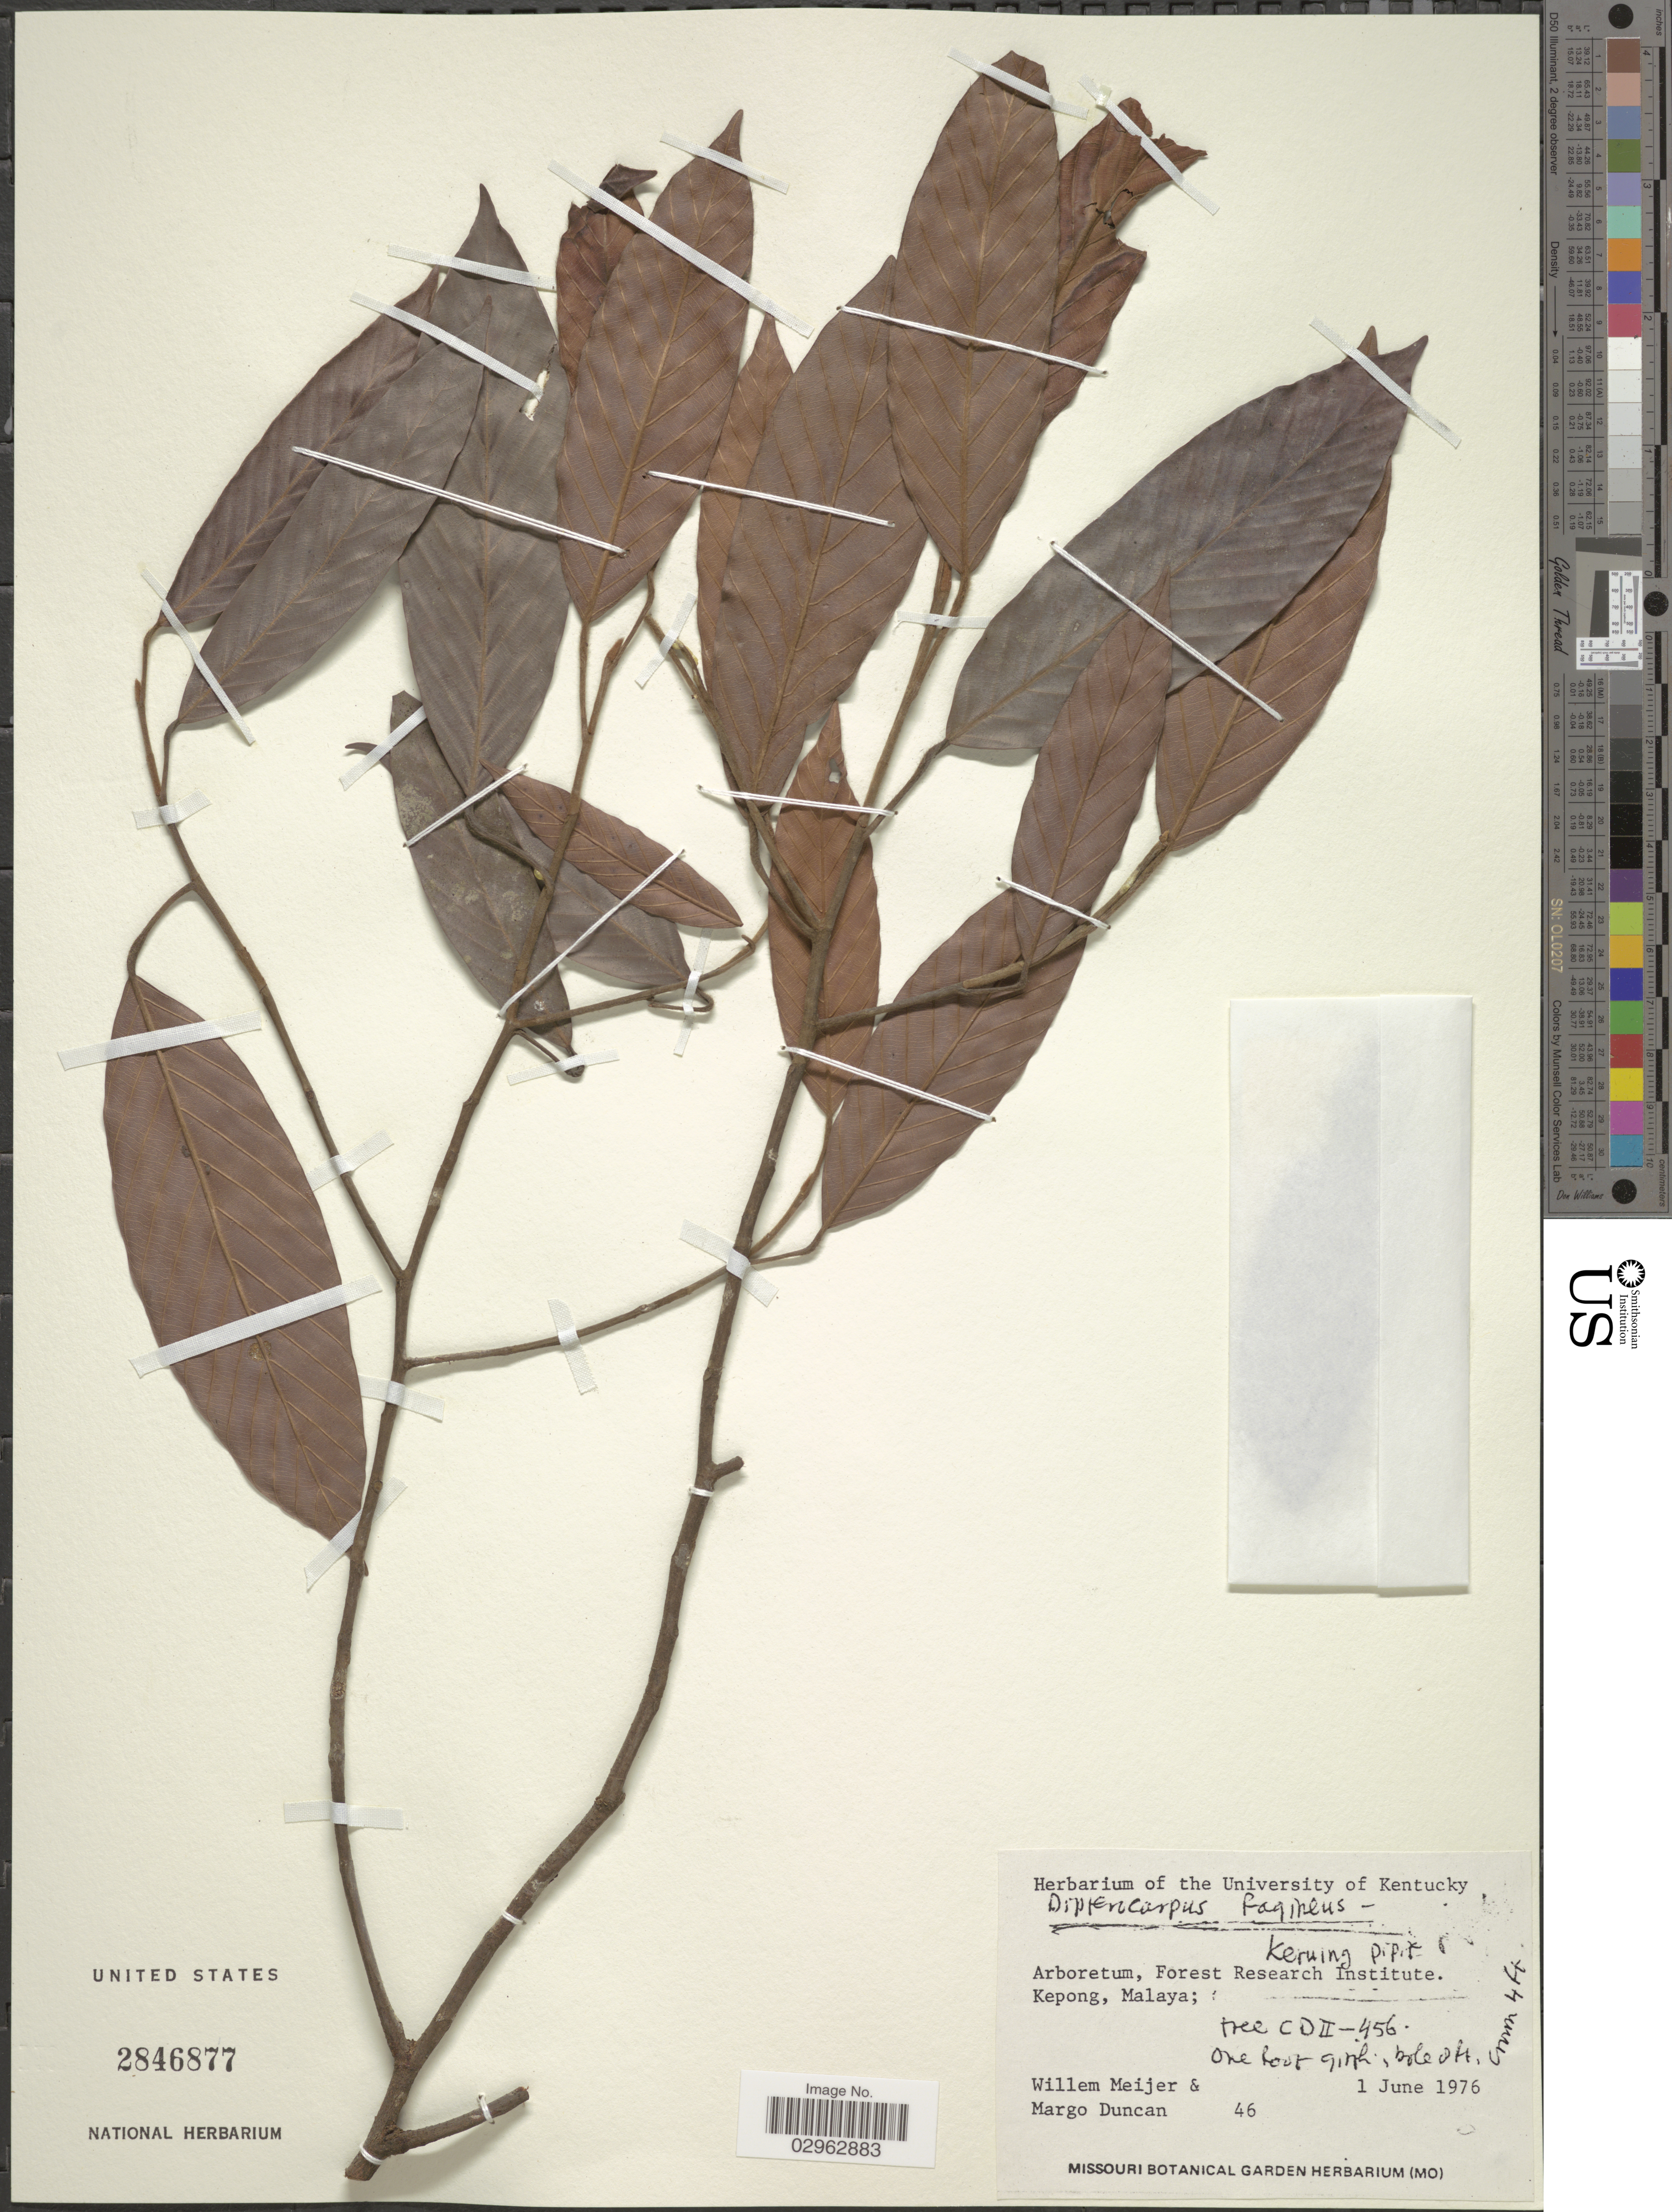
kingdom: Plantae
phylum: Tracheophyta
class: Magnoliopsida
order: Malvales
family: Dipterocarpaceae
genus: Dipterocarpus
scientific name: Dipterocarpus fagineus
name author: Vesque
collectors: W. Meijer & M. Duncan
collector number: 46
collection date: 1976-06-01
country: Malaysia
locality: Arboretum, Forest Research Institute. Kepong, Malaya.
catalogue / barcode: US 2846877